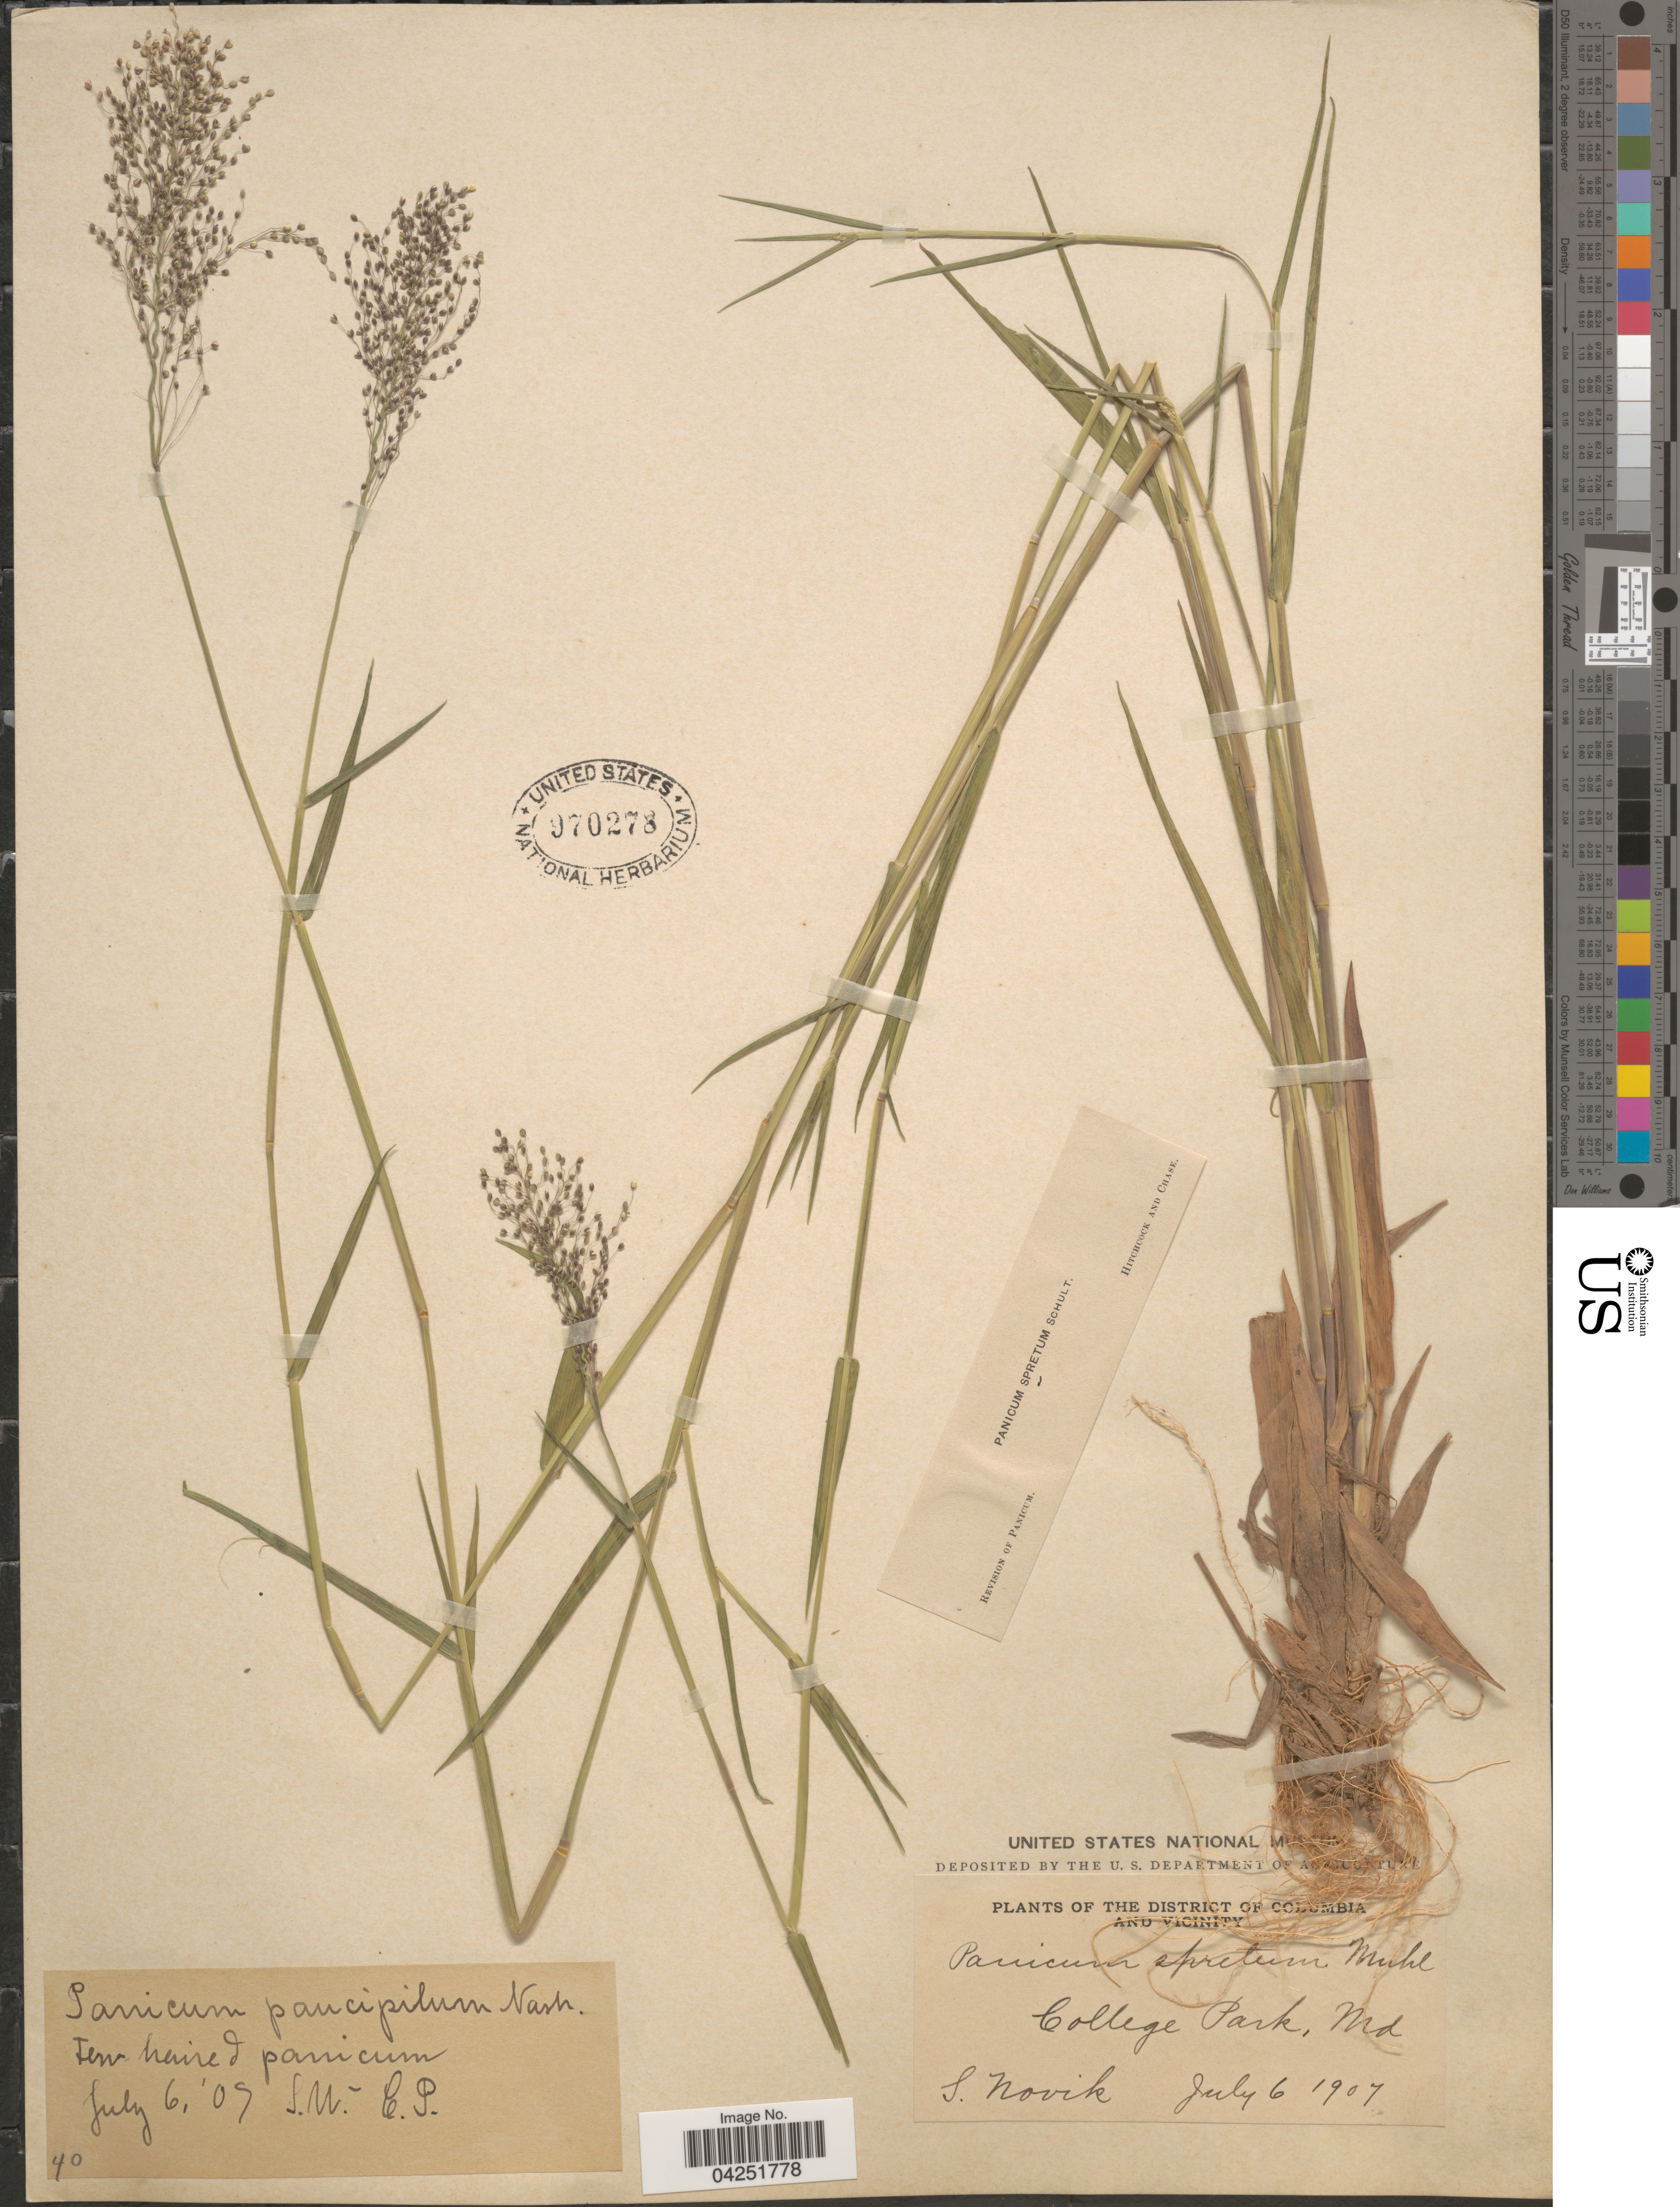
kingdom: Plantae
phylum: Tracheophyta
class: Liliopsida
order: Poales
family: Poaceae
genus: Dichanthelium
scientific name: Dichanthelium acuminatum var. densiflorum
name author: (Rand & Redfield) Gould & C.A. Clark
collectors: S. Novik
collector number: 40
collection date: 1907-07-06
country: United States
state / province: Maryland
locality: District of Columbia and vicinity. College Park. S.W. C.P.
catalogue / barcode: US 970278